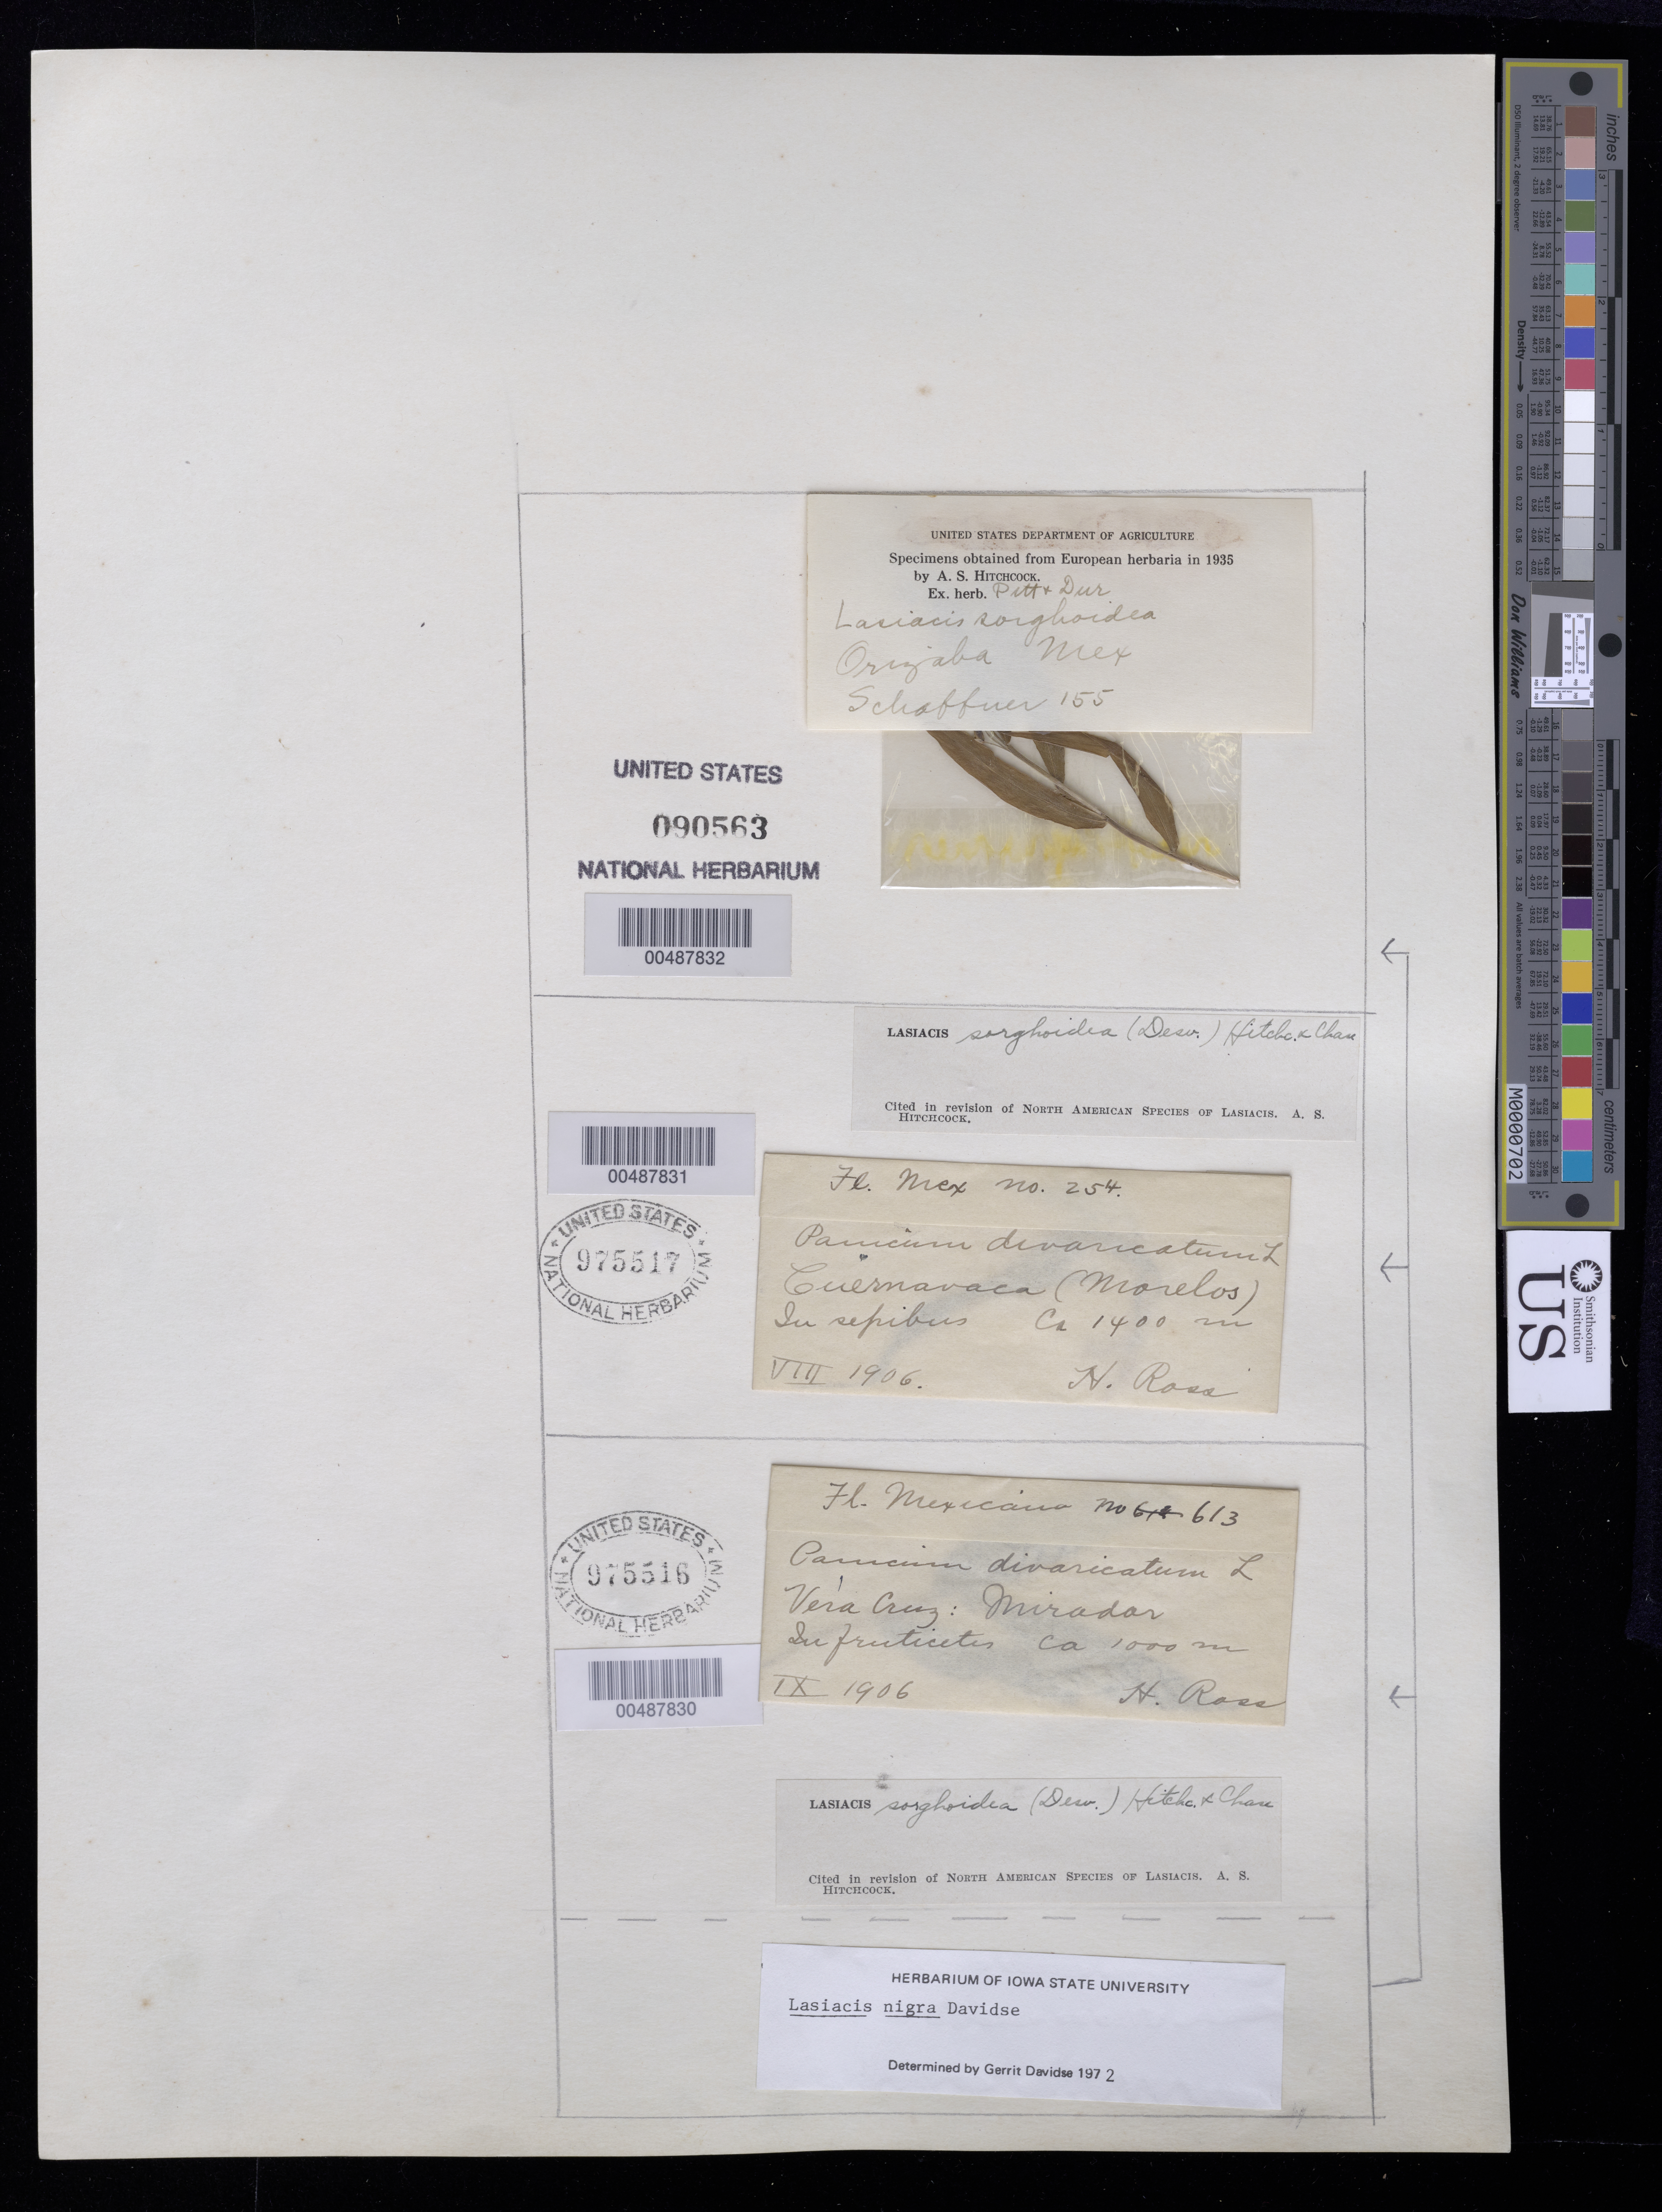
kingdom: Plantae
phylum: Tracheophyta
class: Liliopsida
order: Poales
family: Poaceae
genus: Lasiacis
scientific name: Lasiacis maxonii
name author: Swallen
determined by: Davidse, Gerrit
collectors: -. Schaffner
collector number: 155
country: Mexico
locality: Orizaba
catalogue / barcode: US 90563